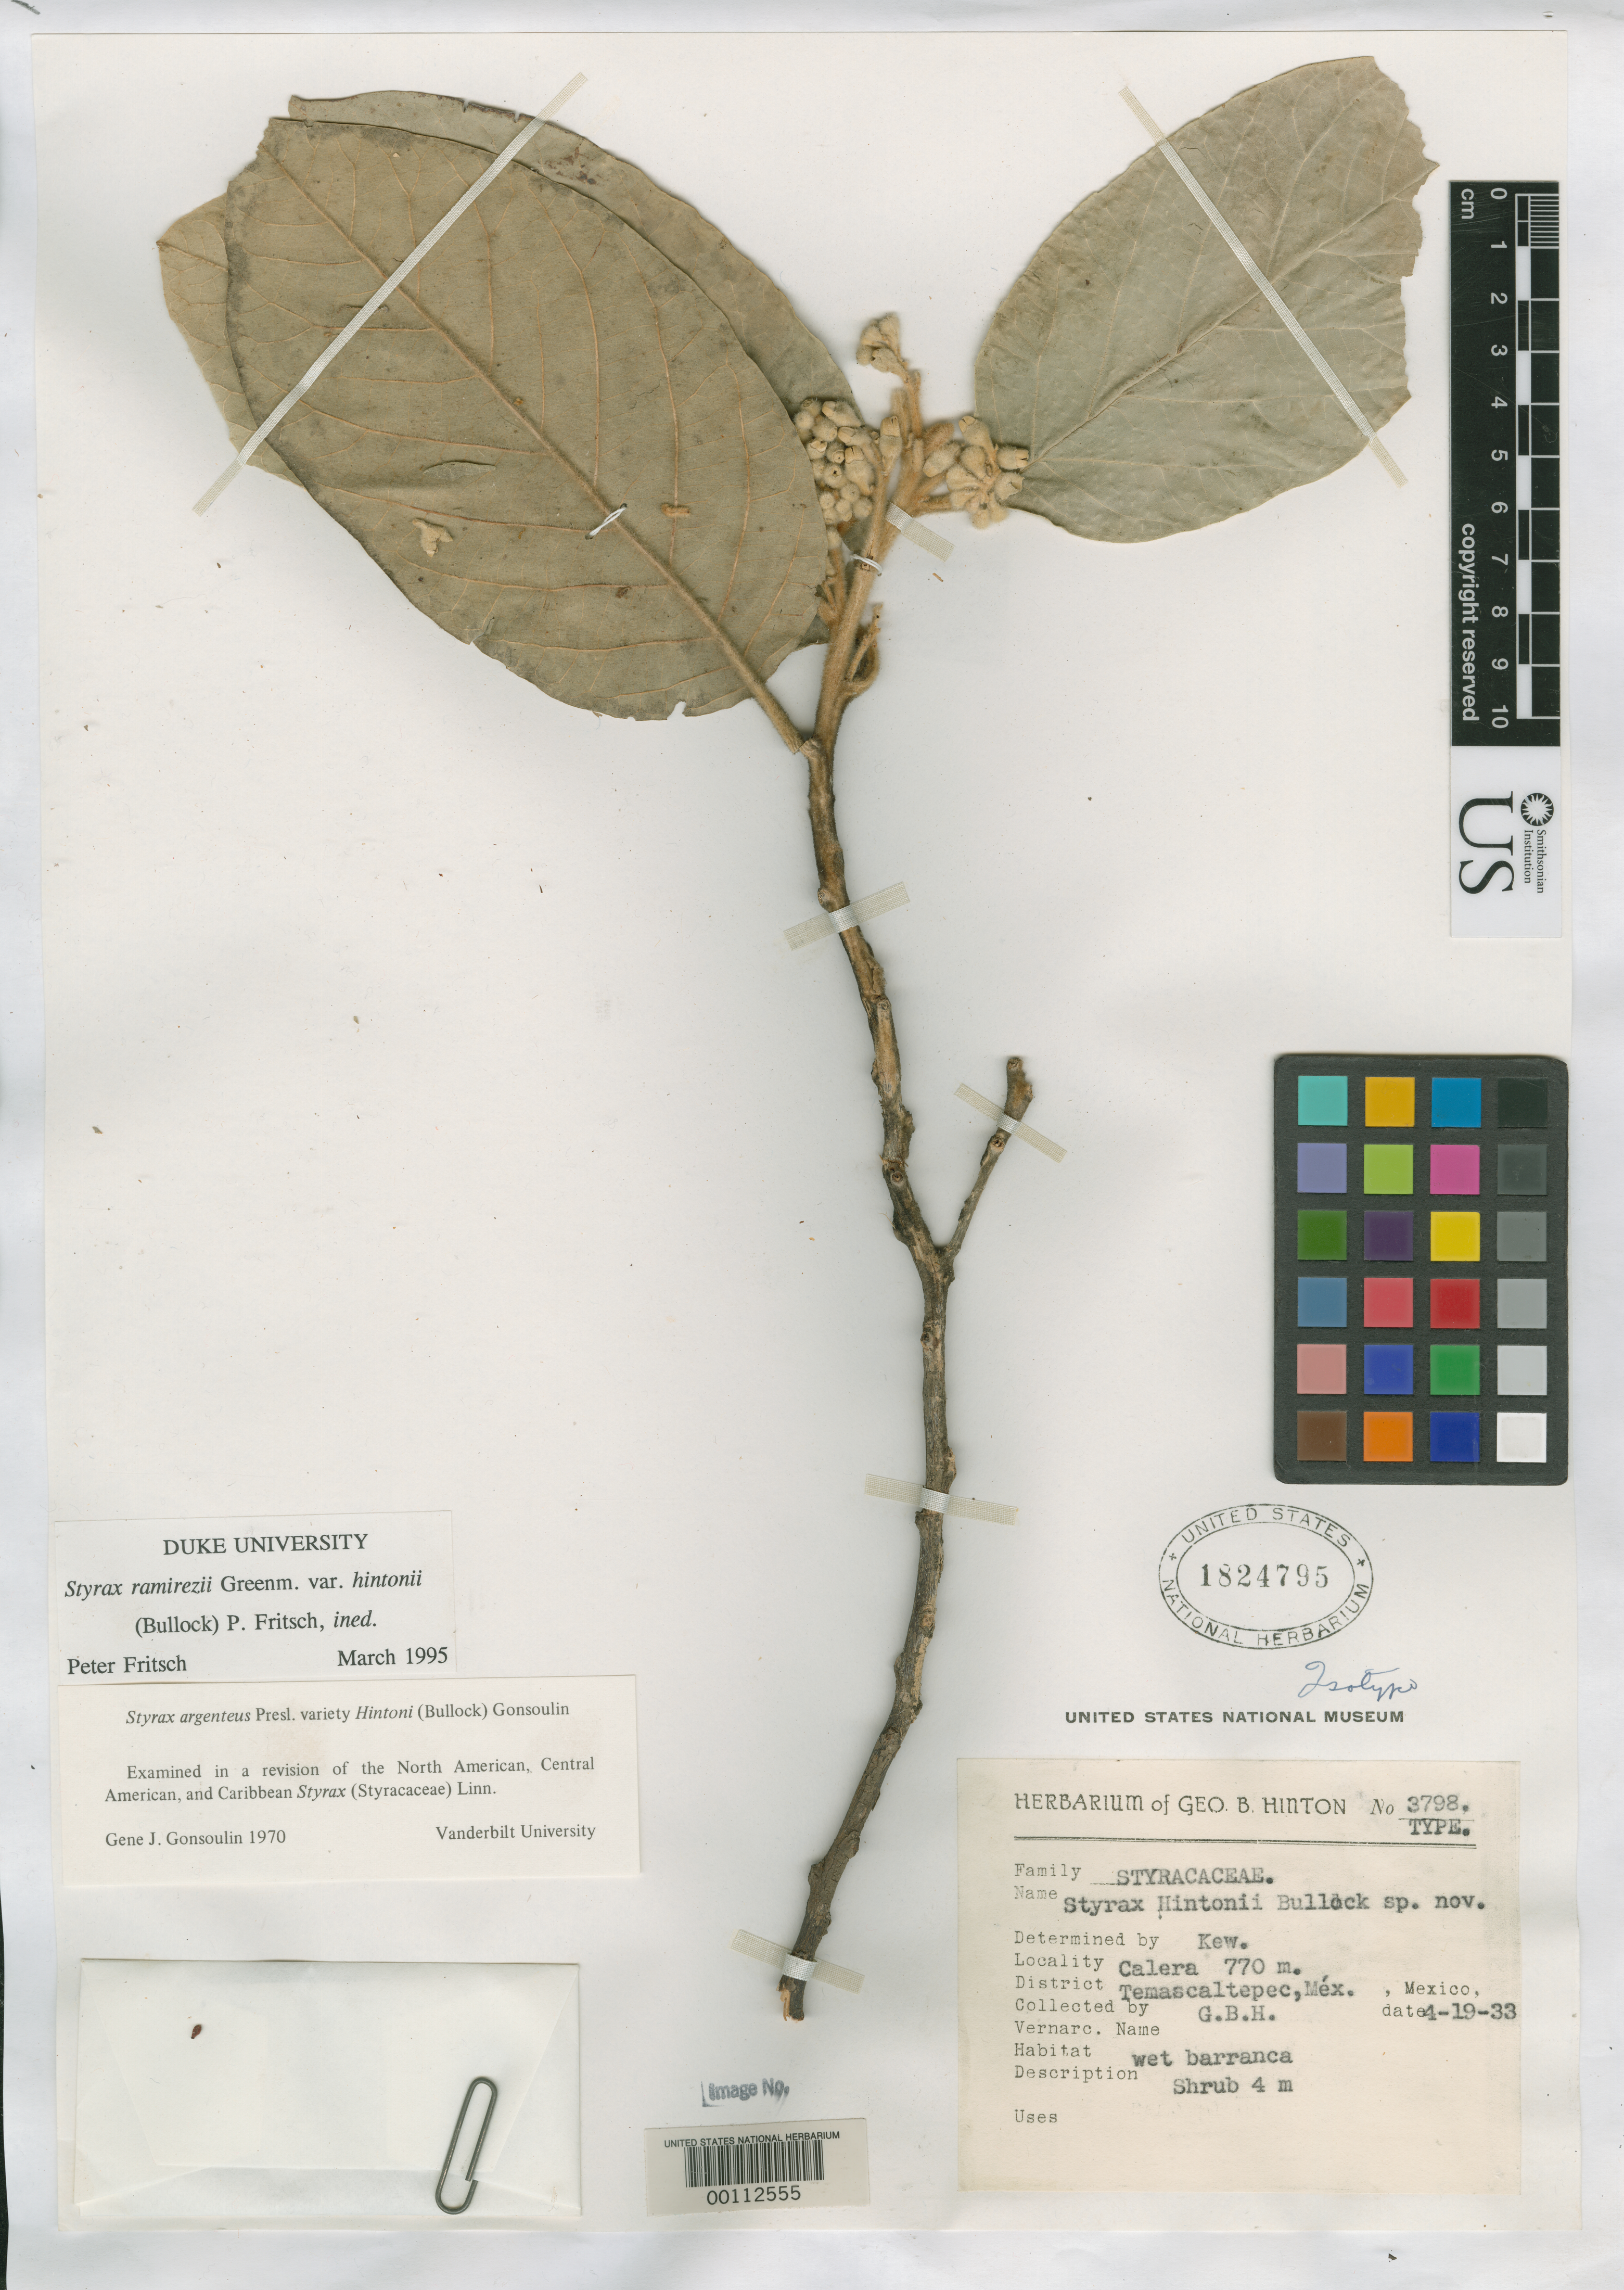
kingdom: Plantae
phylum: Tracheophyta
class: Magnoliopsida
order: Ericales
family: Styracaceae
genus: Styrax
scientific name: Styrax hintonii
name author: Bullock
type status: Isotype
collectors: G. B. Hinton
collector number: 3798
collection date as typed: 19 Apr 1933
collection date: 1933-04-19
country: Mexico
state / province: Chiapas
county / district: Temascaltepec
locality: Calera.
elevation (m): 770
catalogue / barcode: US 1824795